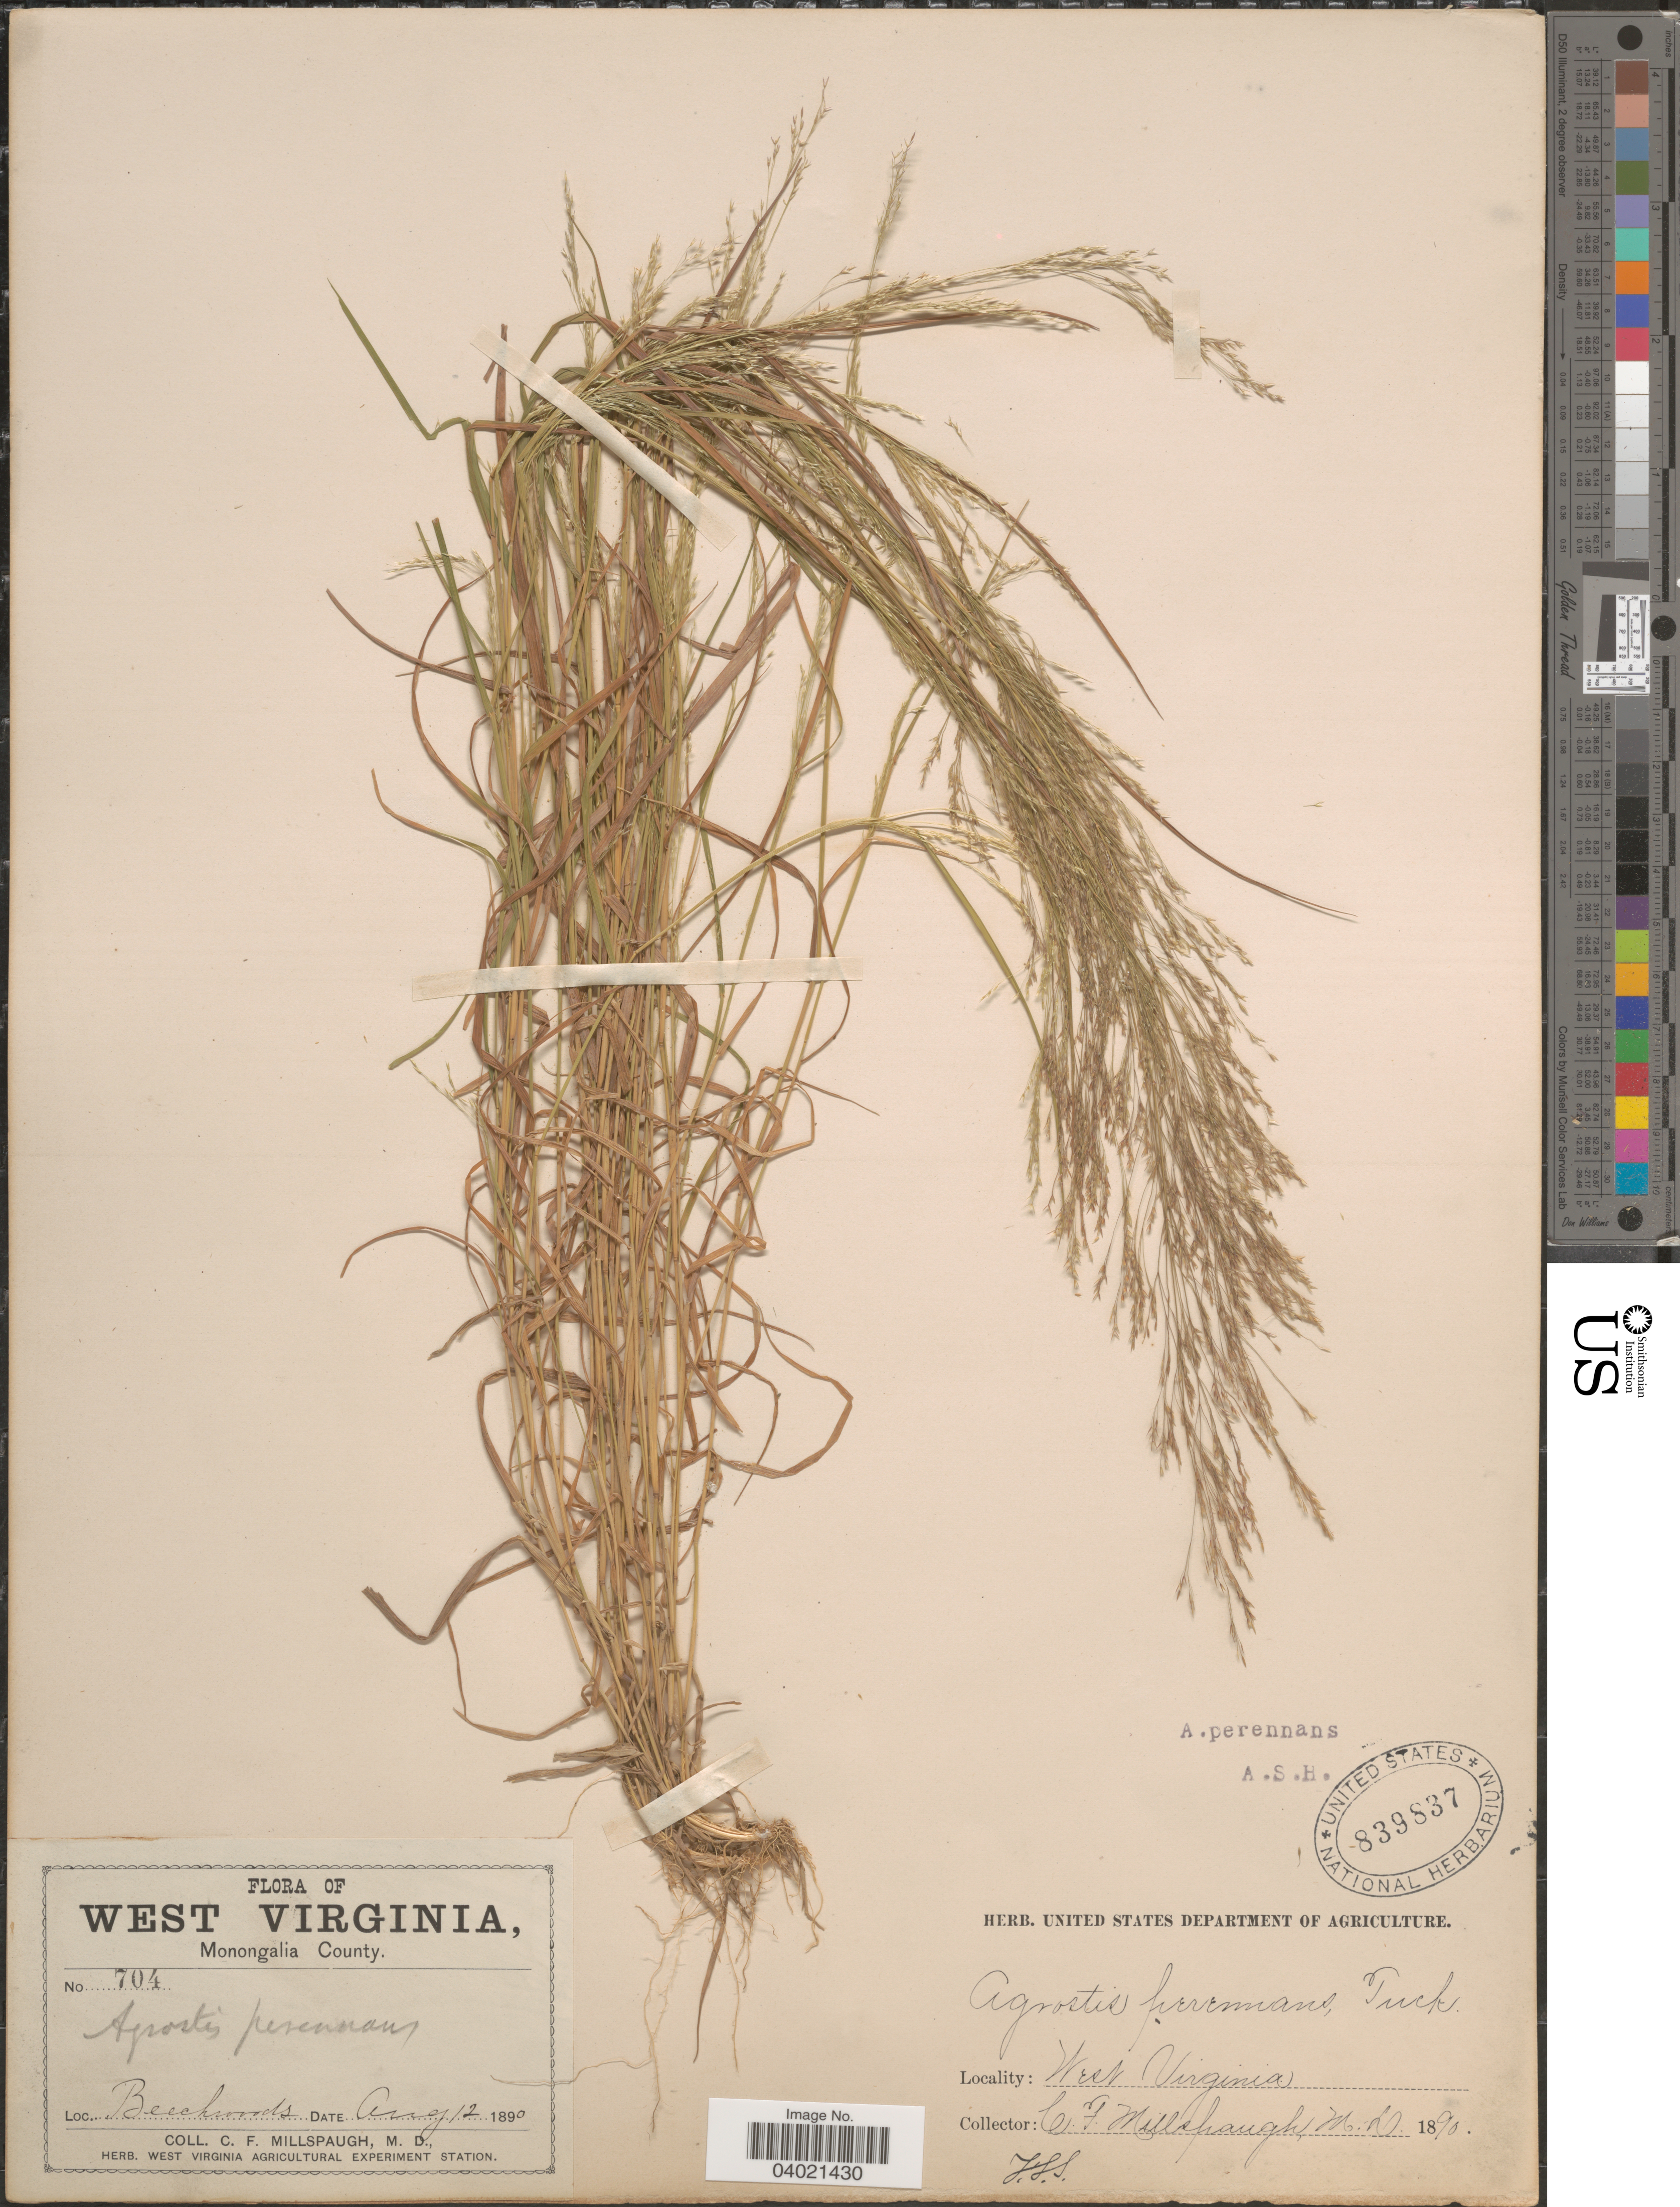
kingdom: Plantae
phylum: Tracheophyta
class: Liliopsida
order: Poales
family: Poaceae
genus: Agrostis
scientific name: Agrostis perennans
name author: (Walter) Tuck.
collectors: C. F. Millspaugh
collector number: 704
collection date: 1890-08-12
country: United States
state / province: West Virginia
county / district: Monongalia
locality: Monongalia County. Beechwoods.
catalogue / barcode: US 839837